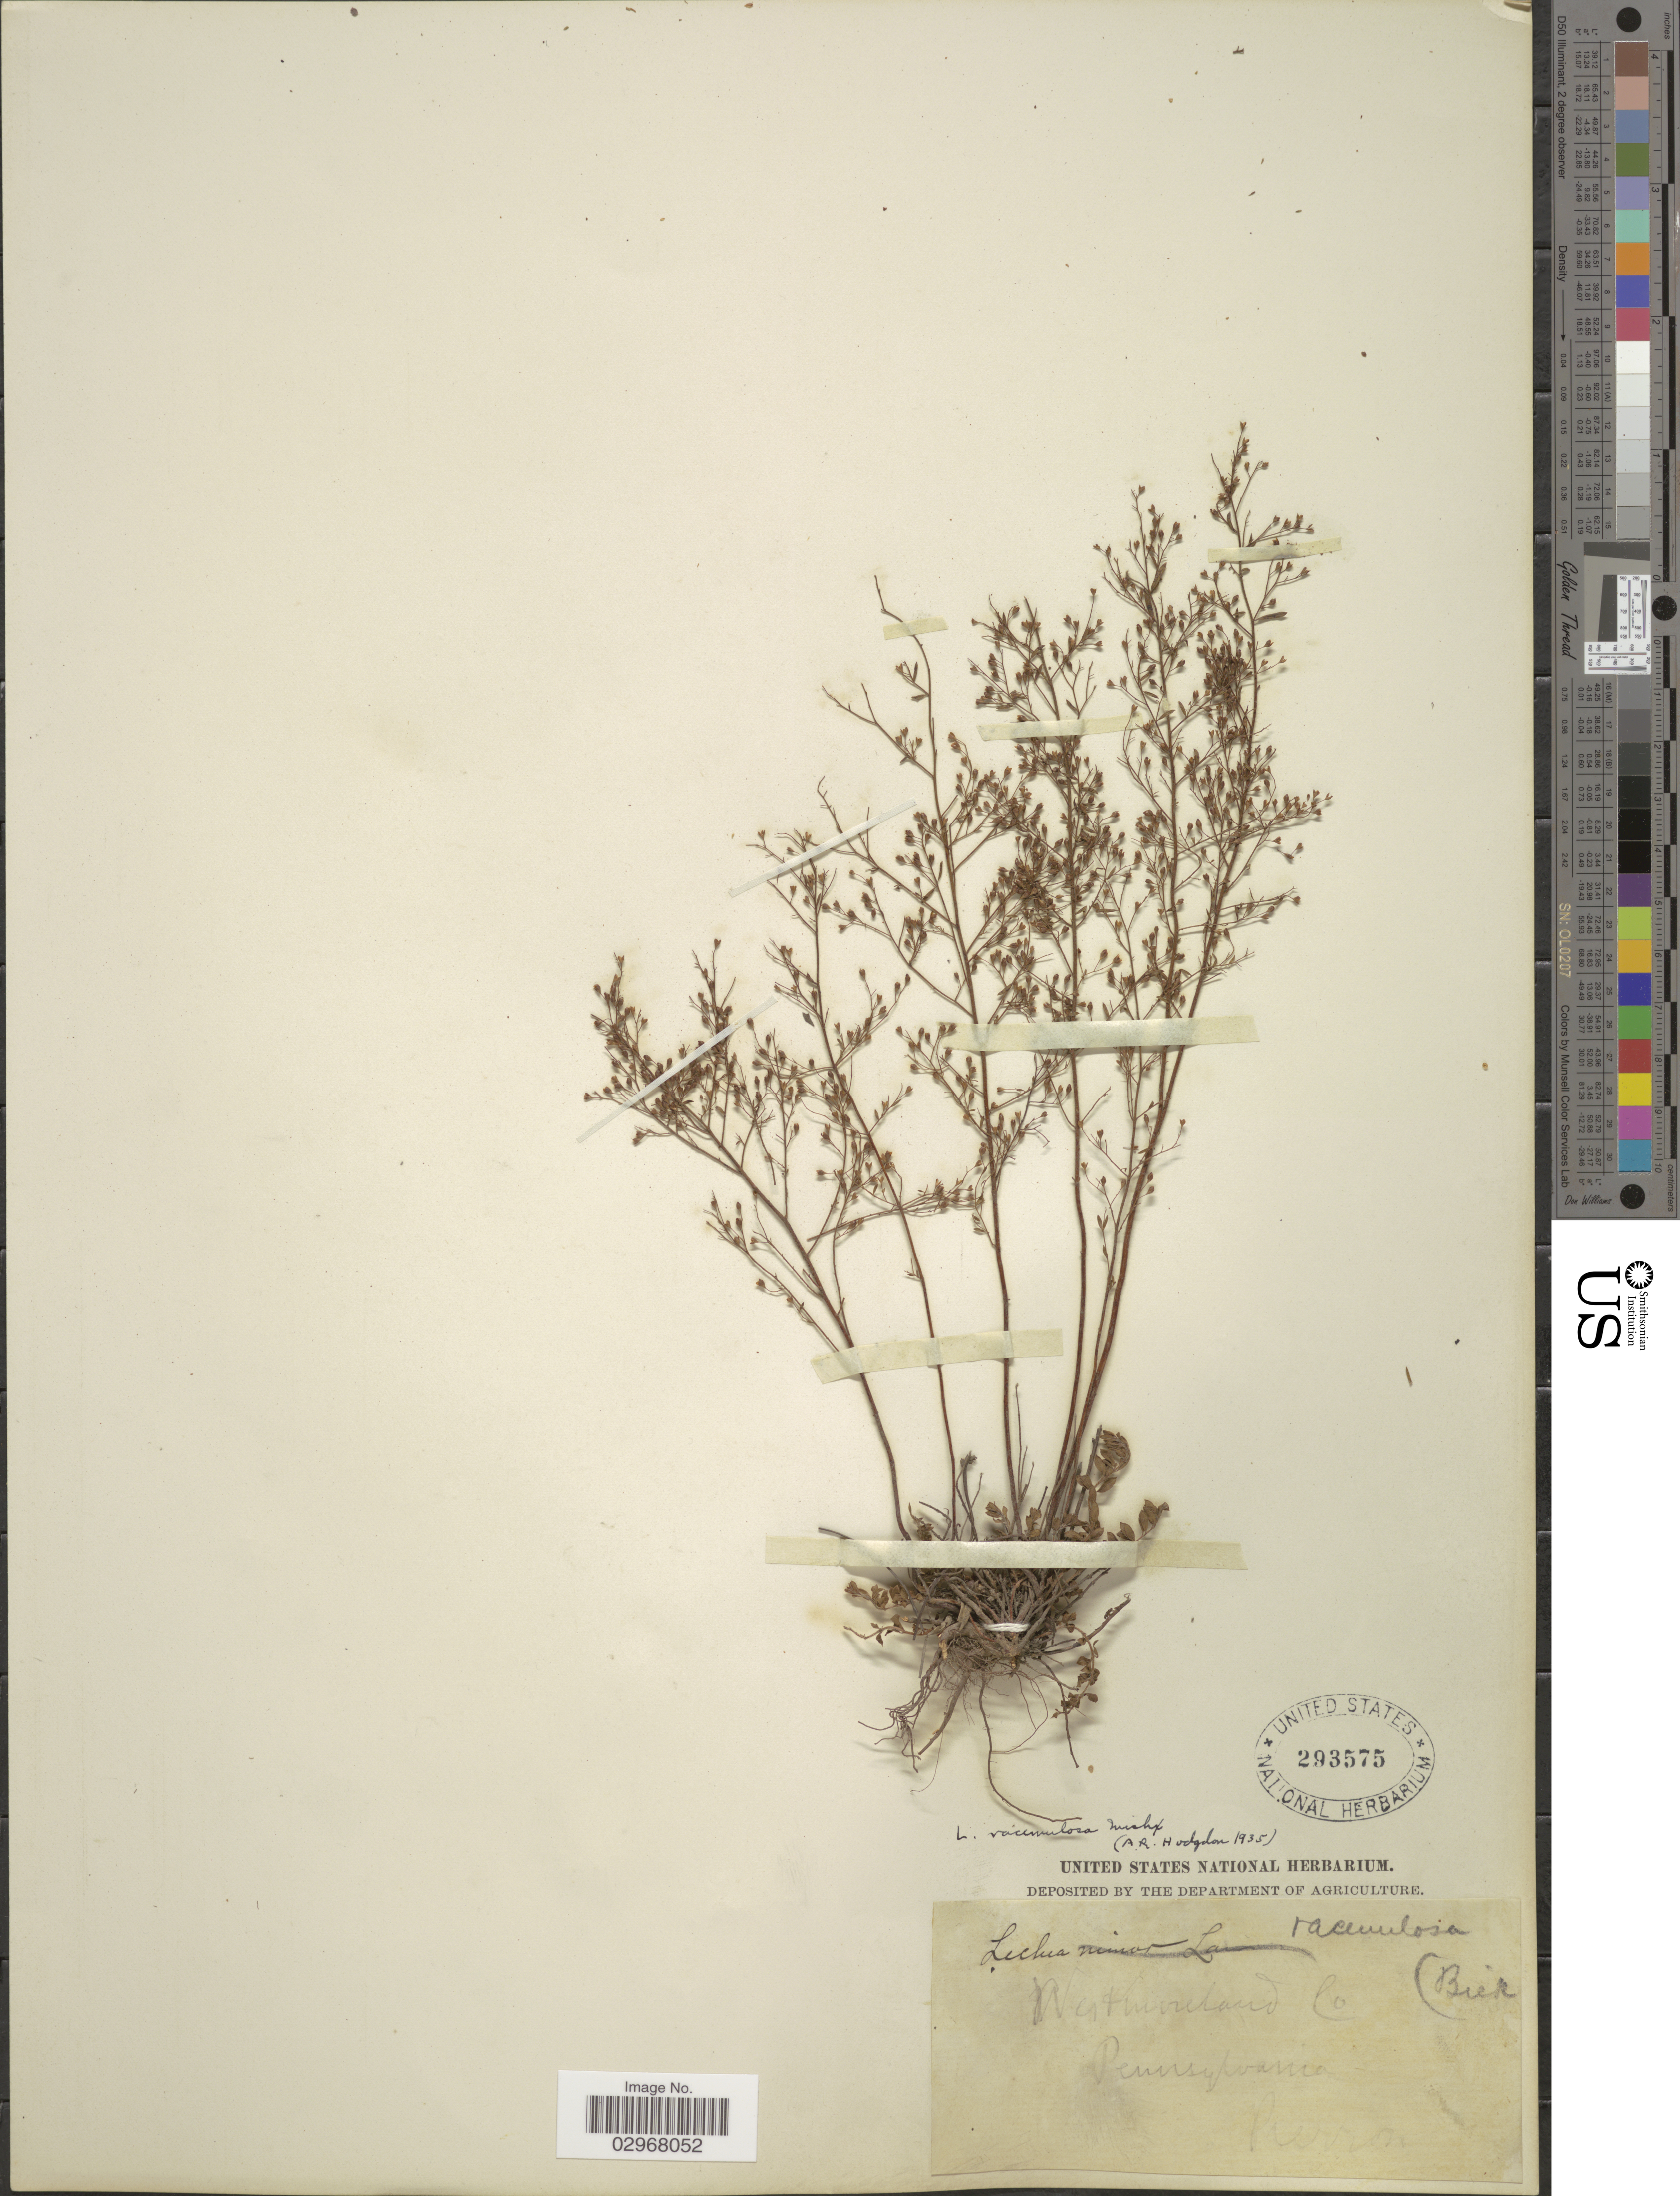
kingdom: Plantae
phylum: Tracheophyta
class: Magnoliopsida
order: Malvales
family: Cistaceae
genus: Lechea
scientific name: Lechea racemulosa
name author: Michx.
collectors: P. Pierron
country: United States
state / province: Pennsylvania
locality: Westmoreland Co.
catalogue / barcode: US 293575